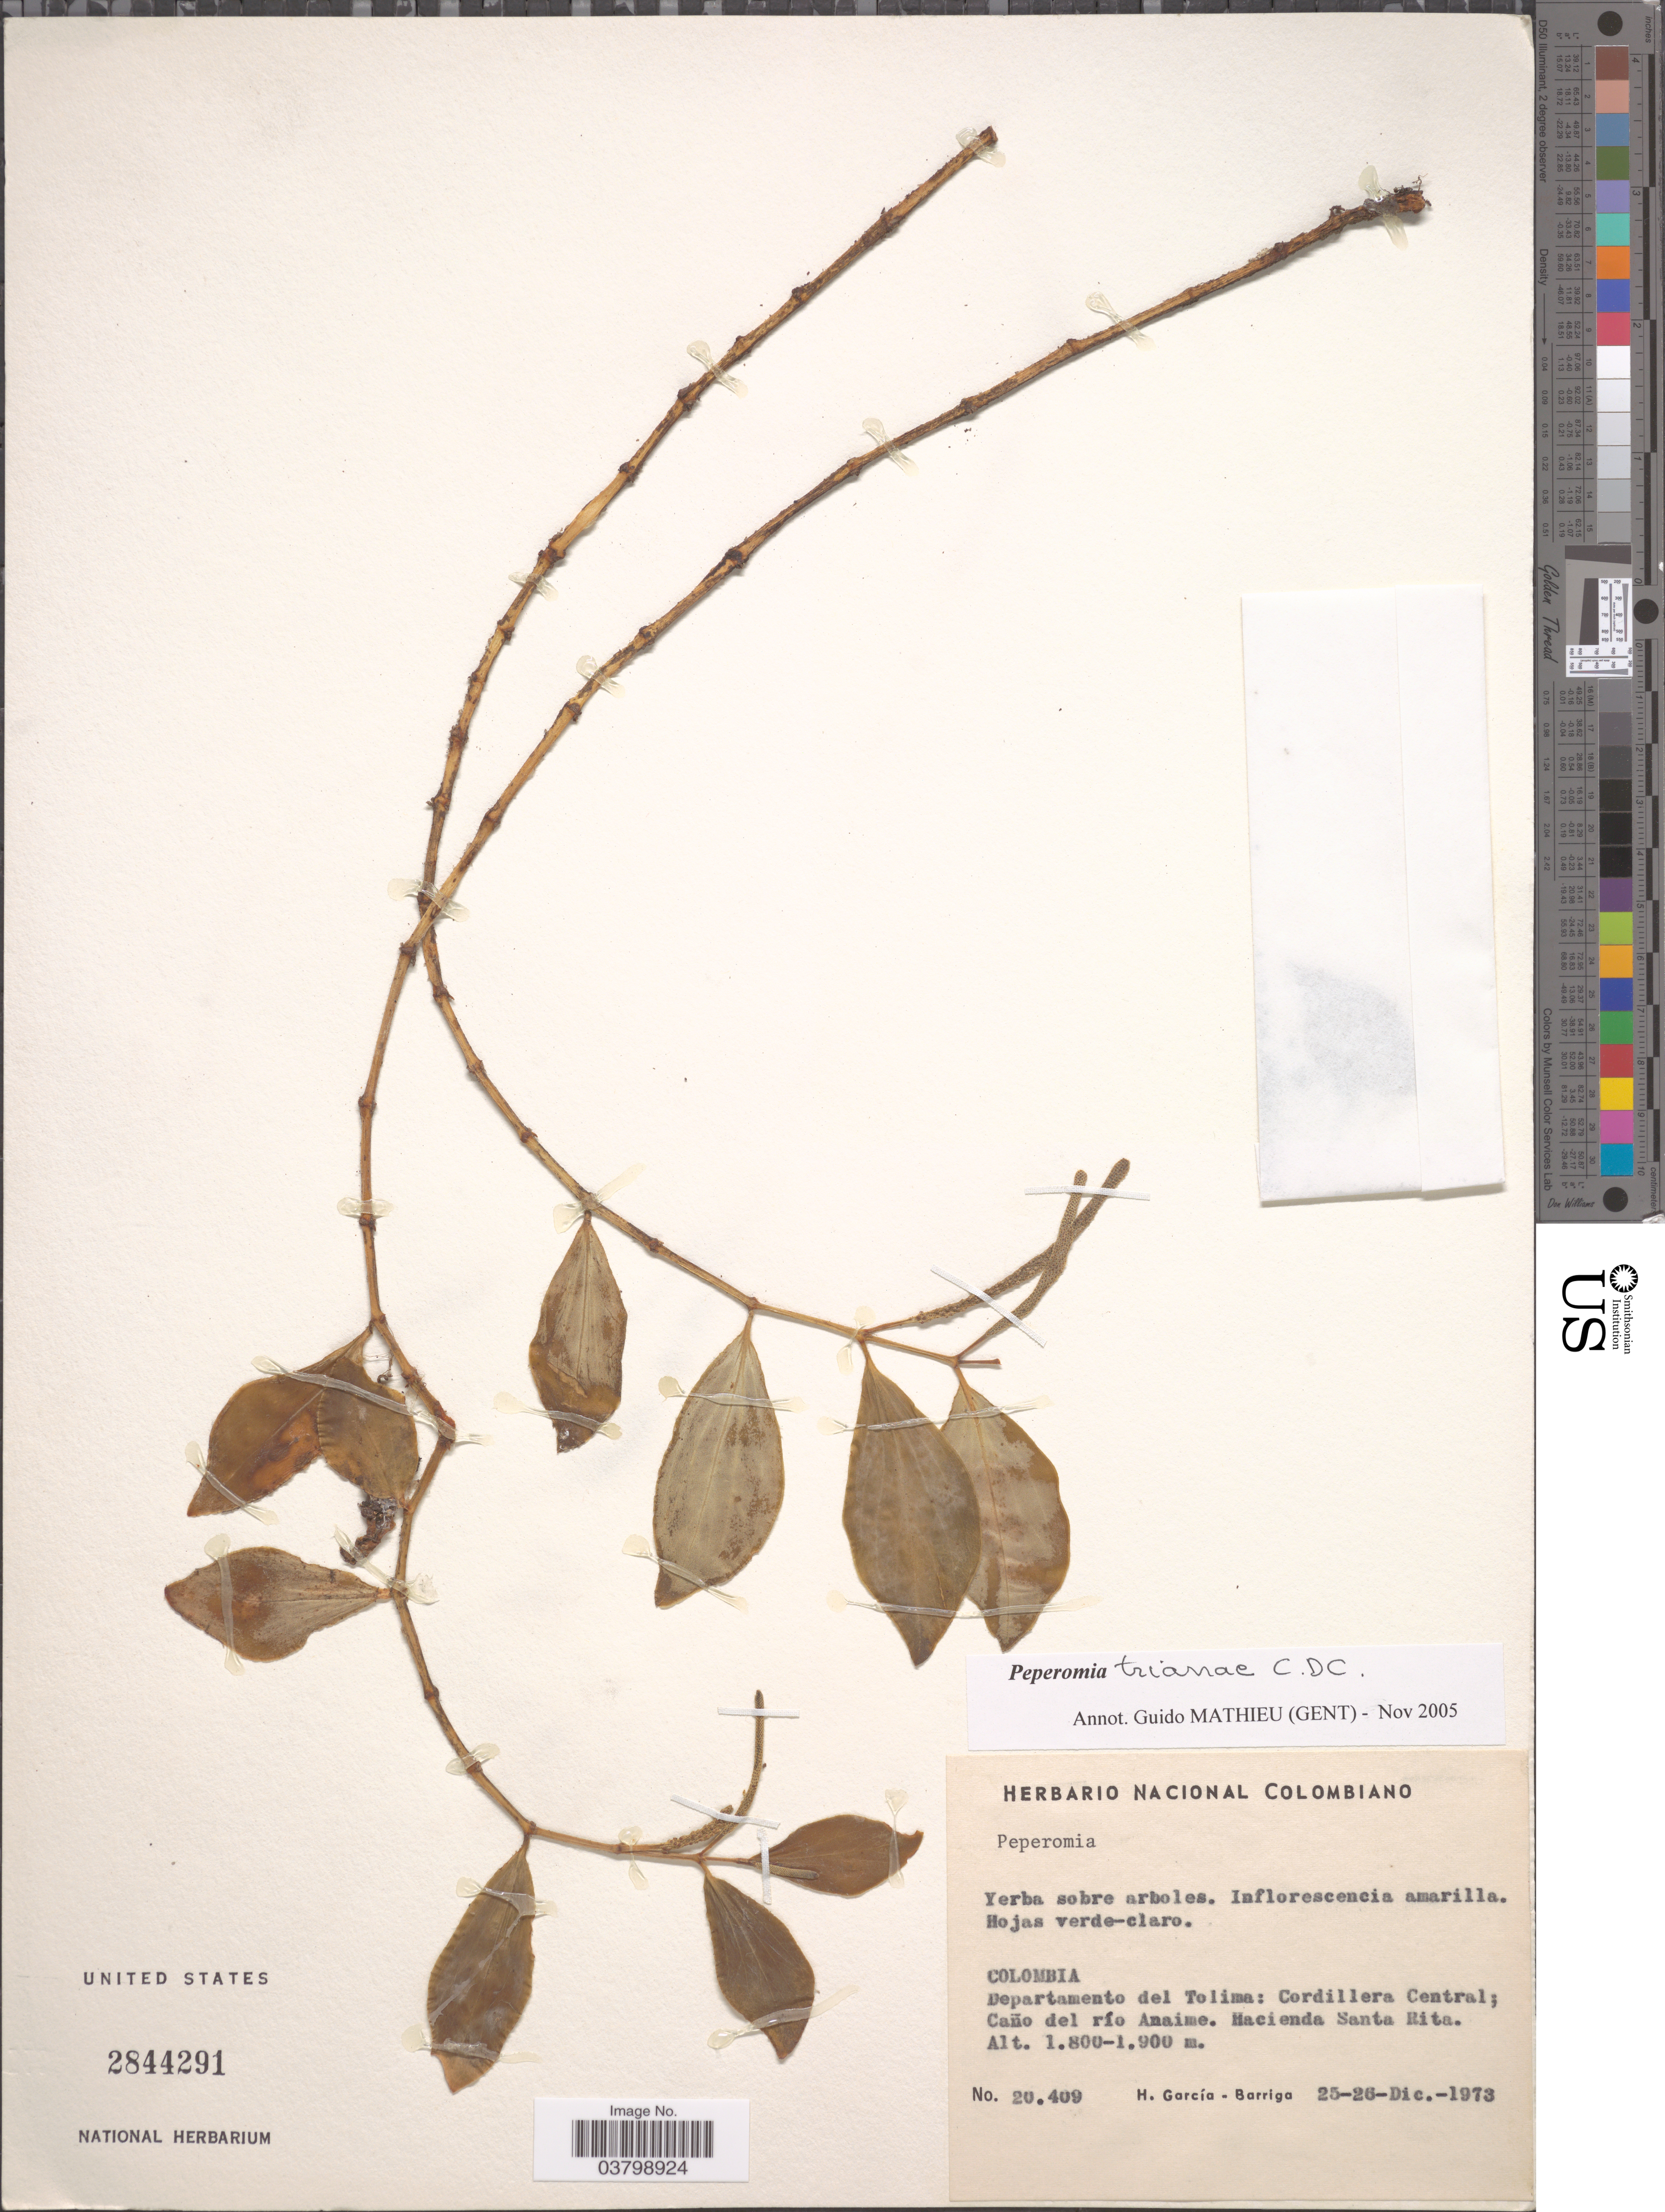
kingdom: Plantae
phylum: Tracheophyta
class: Magnoliopsida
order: Piperales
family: Piperaceae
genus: Peperomia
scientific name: Peperomia trianae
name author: C. DC.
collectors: H. García Barriga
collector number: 20409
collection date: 1973-12-25/1973-12-26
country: Colombia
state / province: Tolima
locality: Departamento del Tolima: Cordillera Central; Caño del río Anaime. Hacienda Santa Rita.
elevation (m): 1800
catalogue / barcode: US 2844291